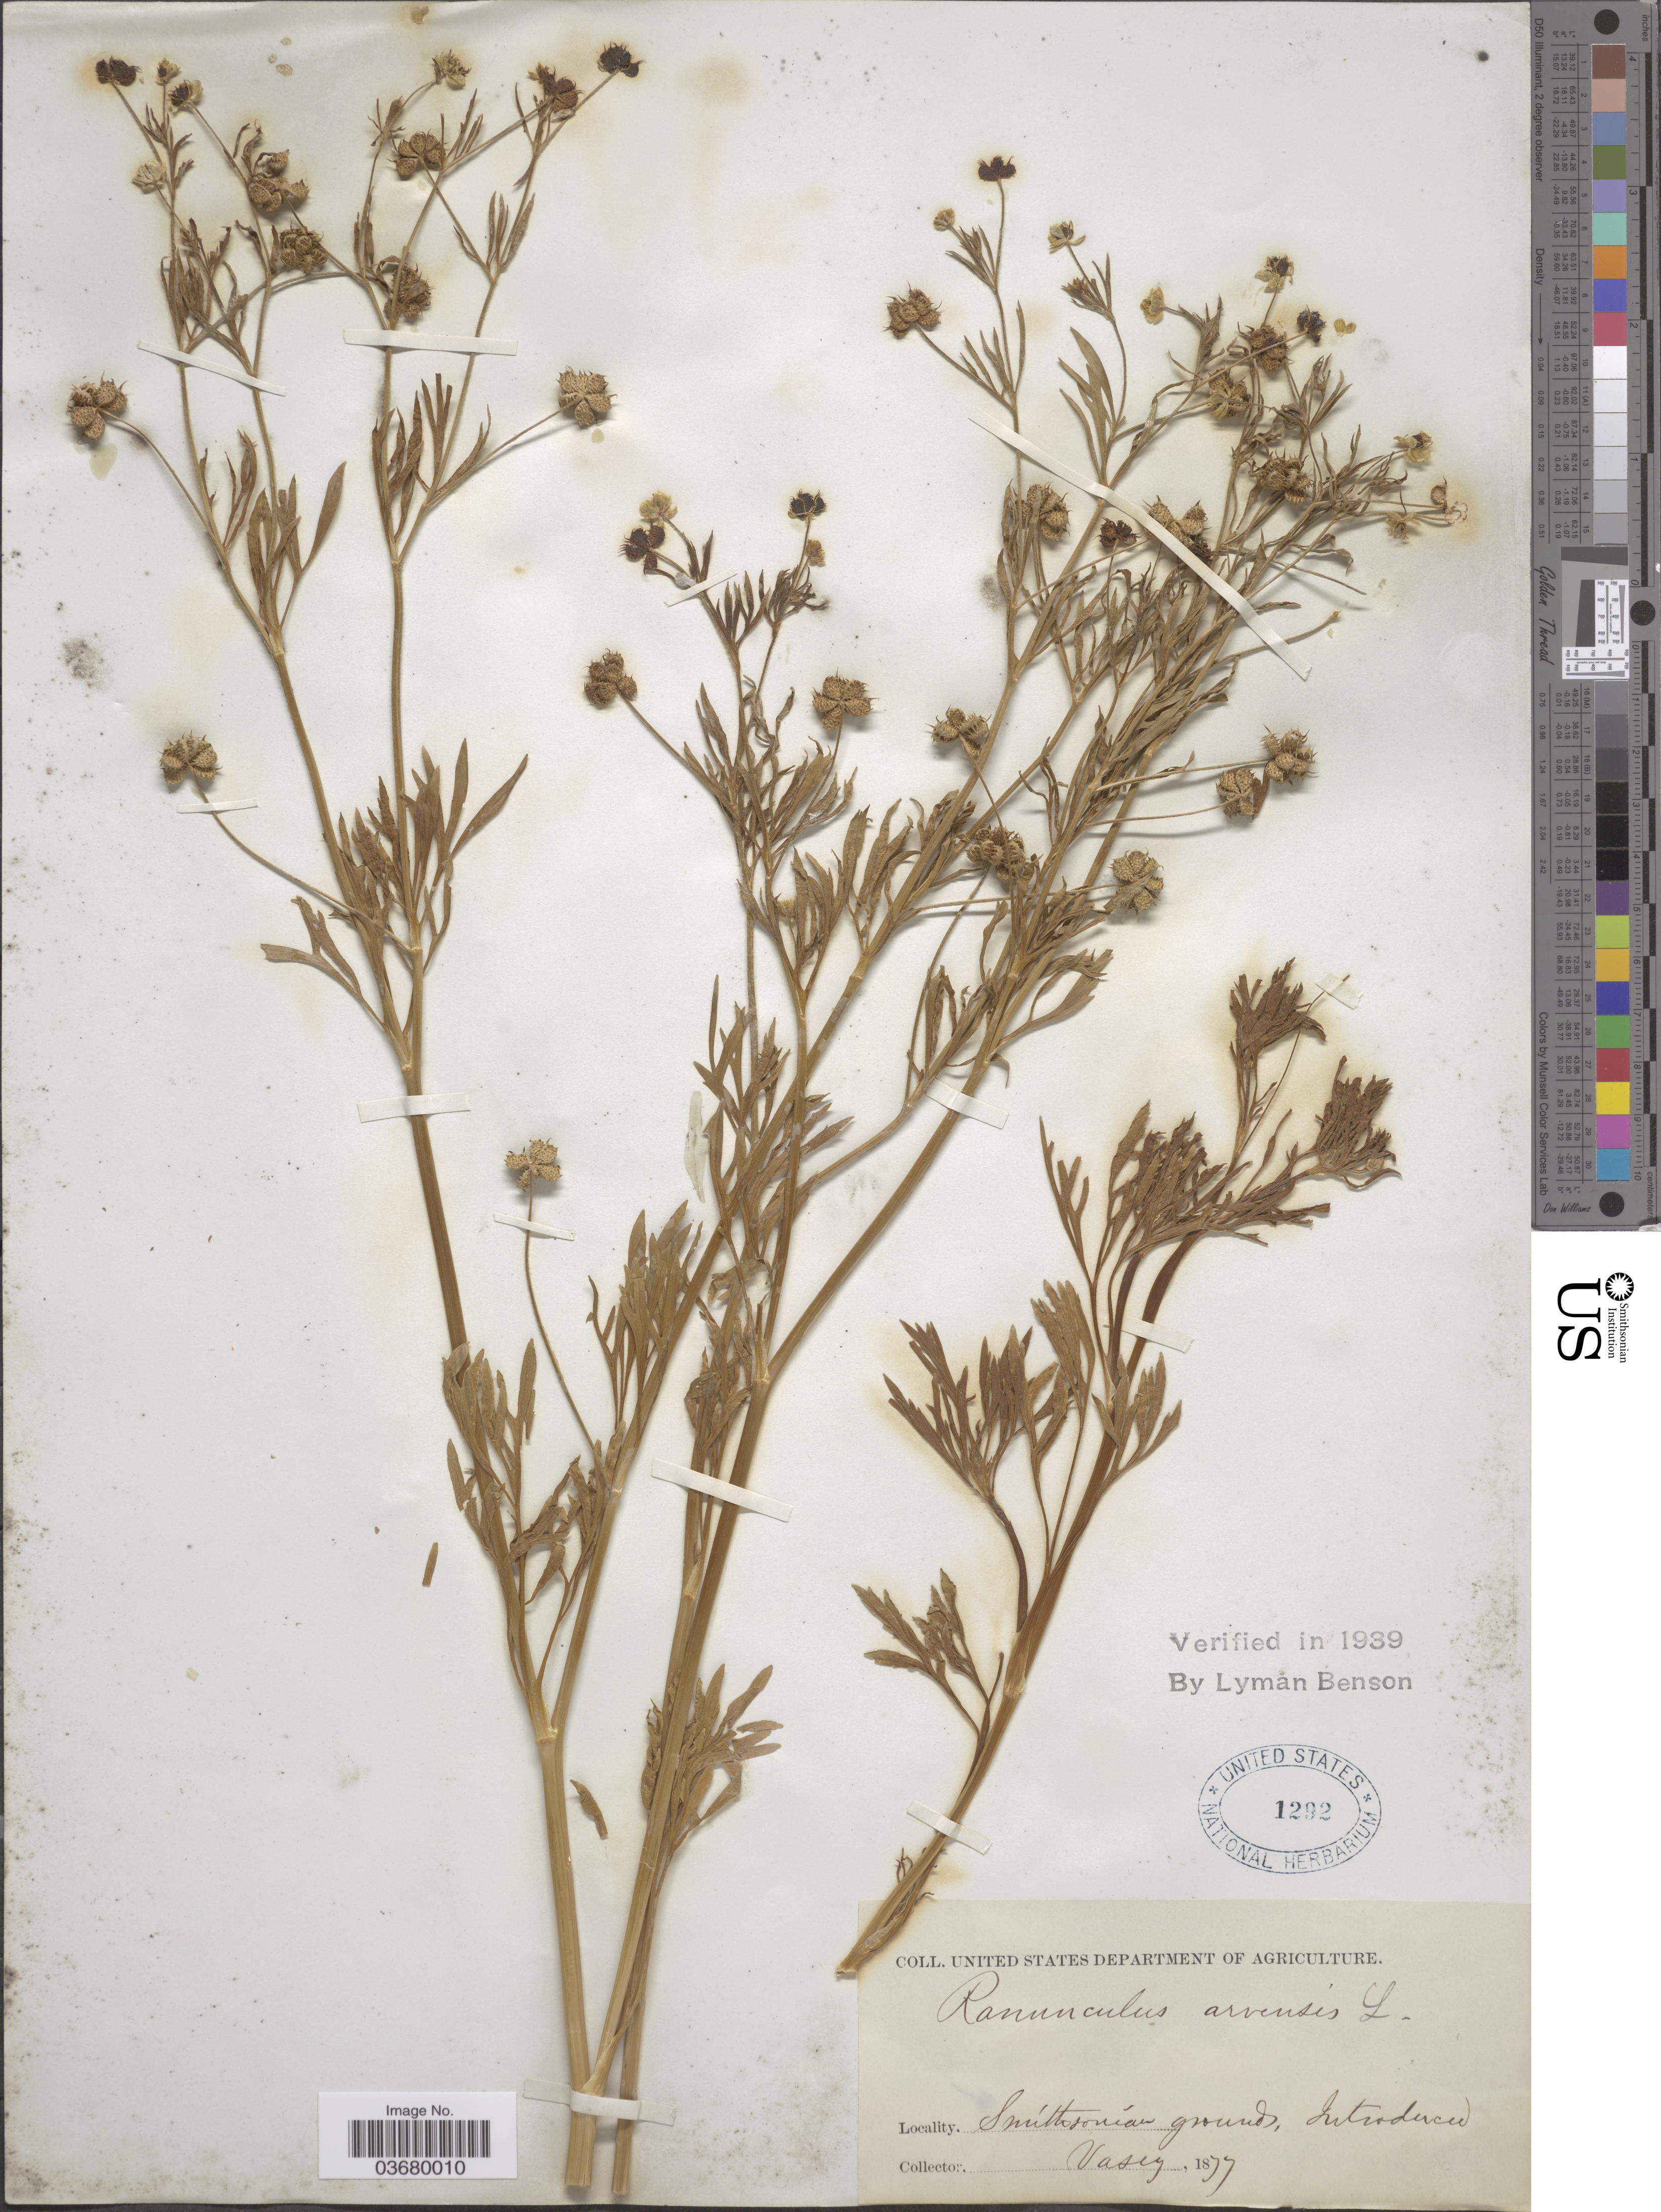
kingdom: Plantae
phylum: Tracheophyta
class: Magnoliopsida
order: Ranunculales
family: Ranunculaceae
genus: Ranunculus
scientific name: Ranunculus arvensis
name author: L.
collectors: Vasey, --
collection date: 1877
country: United States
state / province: District of Columbia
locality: Smithsonian grounds.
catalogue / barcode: US 1292